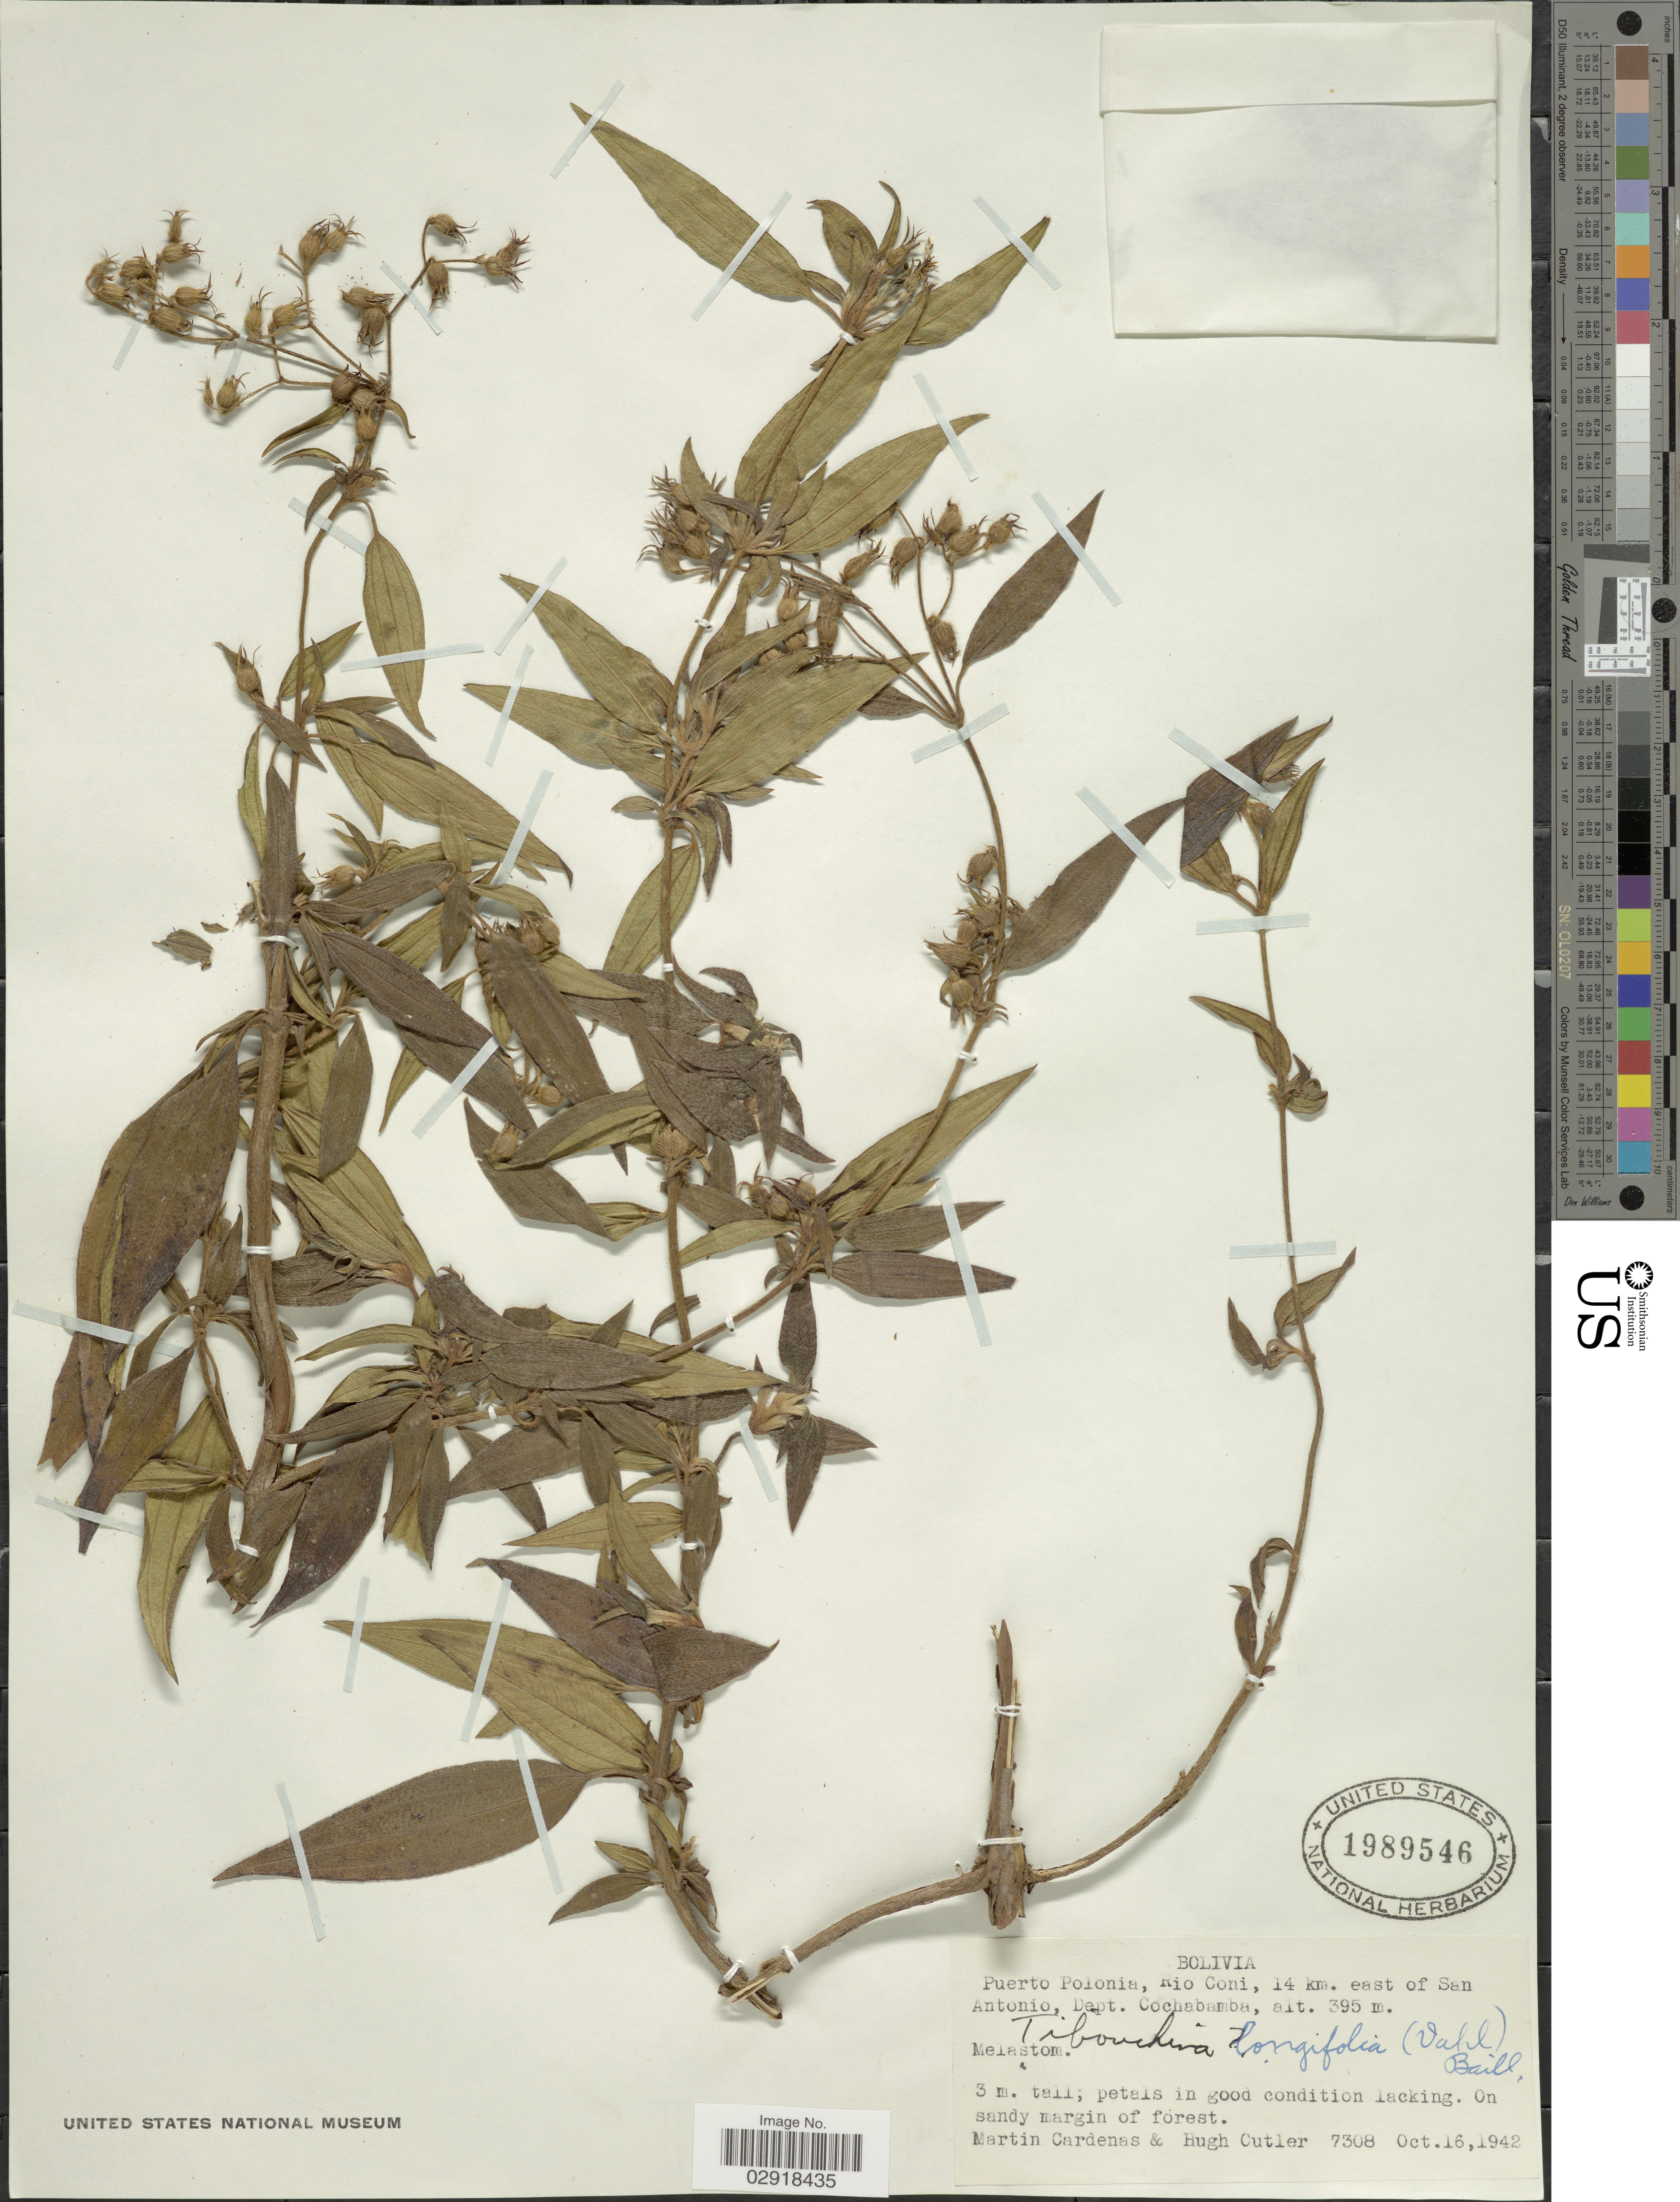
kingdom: Plantae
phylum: Tracheophyta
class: Magnoliopsida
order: Myrtales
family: Melastomataceae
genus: Chaetogastra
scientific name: Chaetogastra longifolia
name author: (Vahl) DC.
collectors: M. Cárdenas & H. Cutler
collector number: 7308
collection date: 1942-10-16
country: Bolivia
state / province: Cochabamba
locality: Puerto Polonia, Rio Coni, 14 km. east of San Antonio, Dept. Cochabamba.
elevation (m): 395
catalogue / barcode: US 1989546